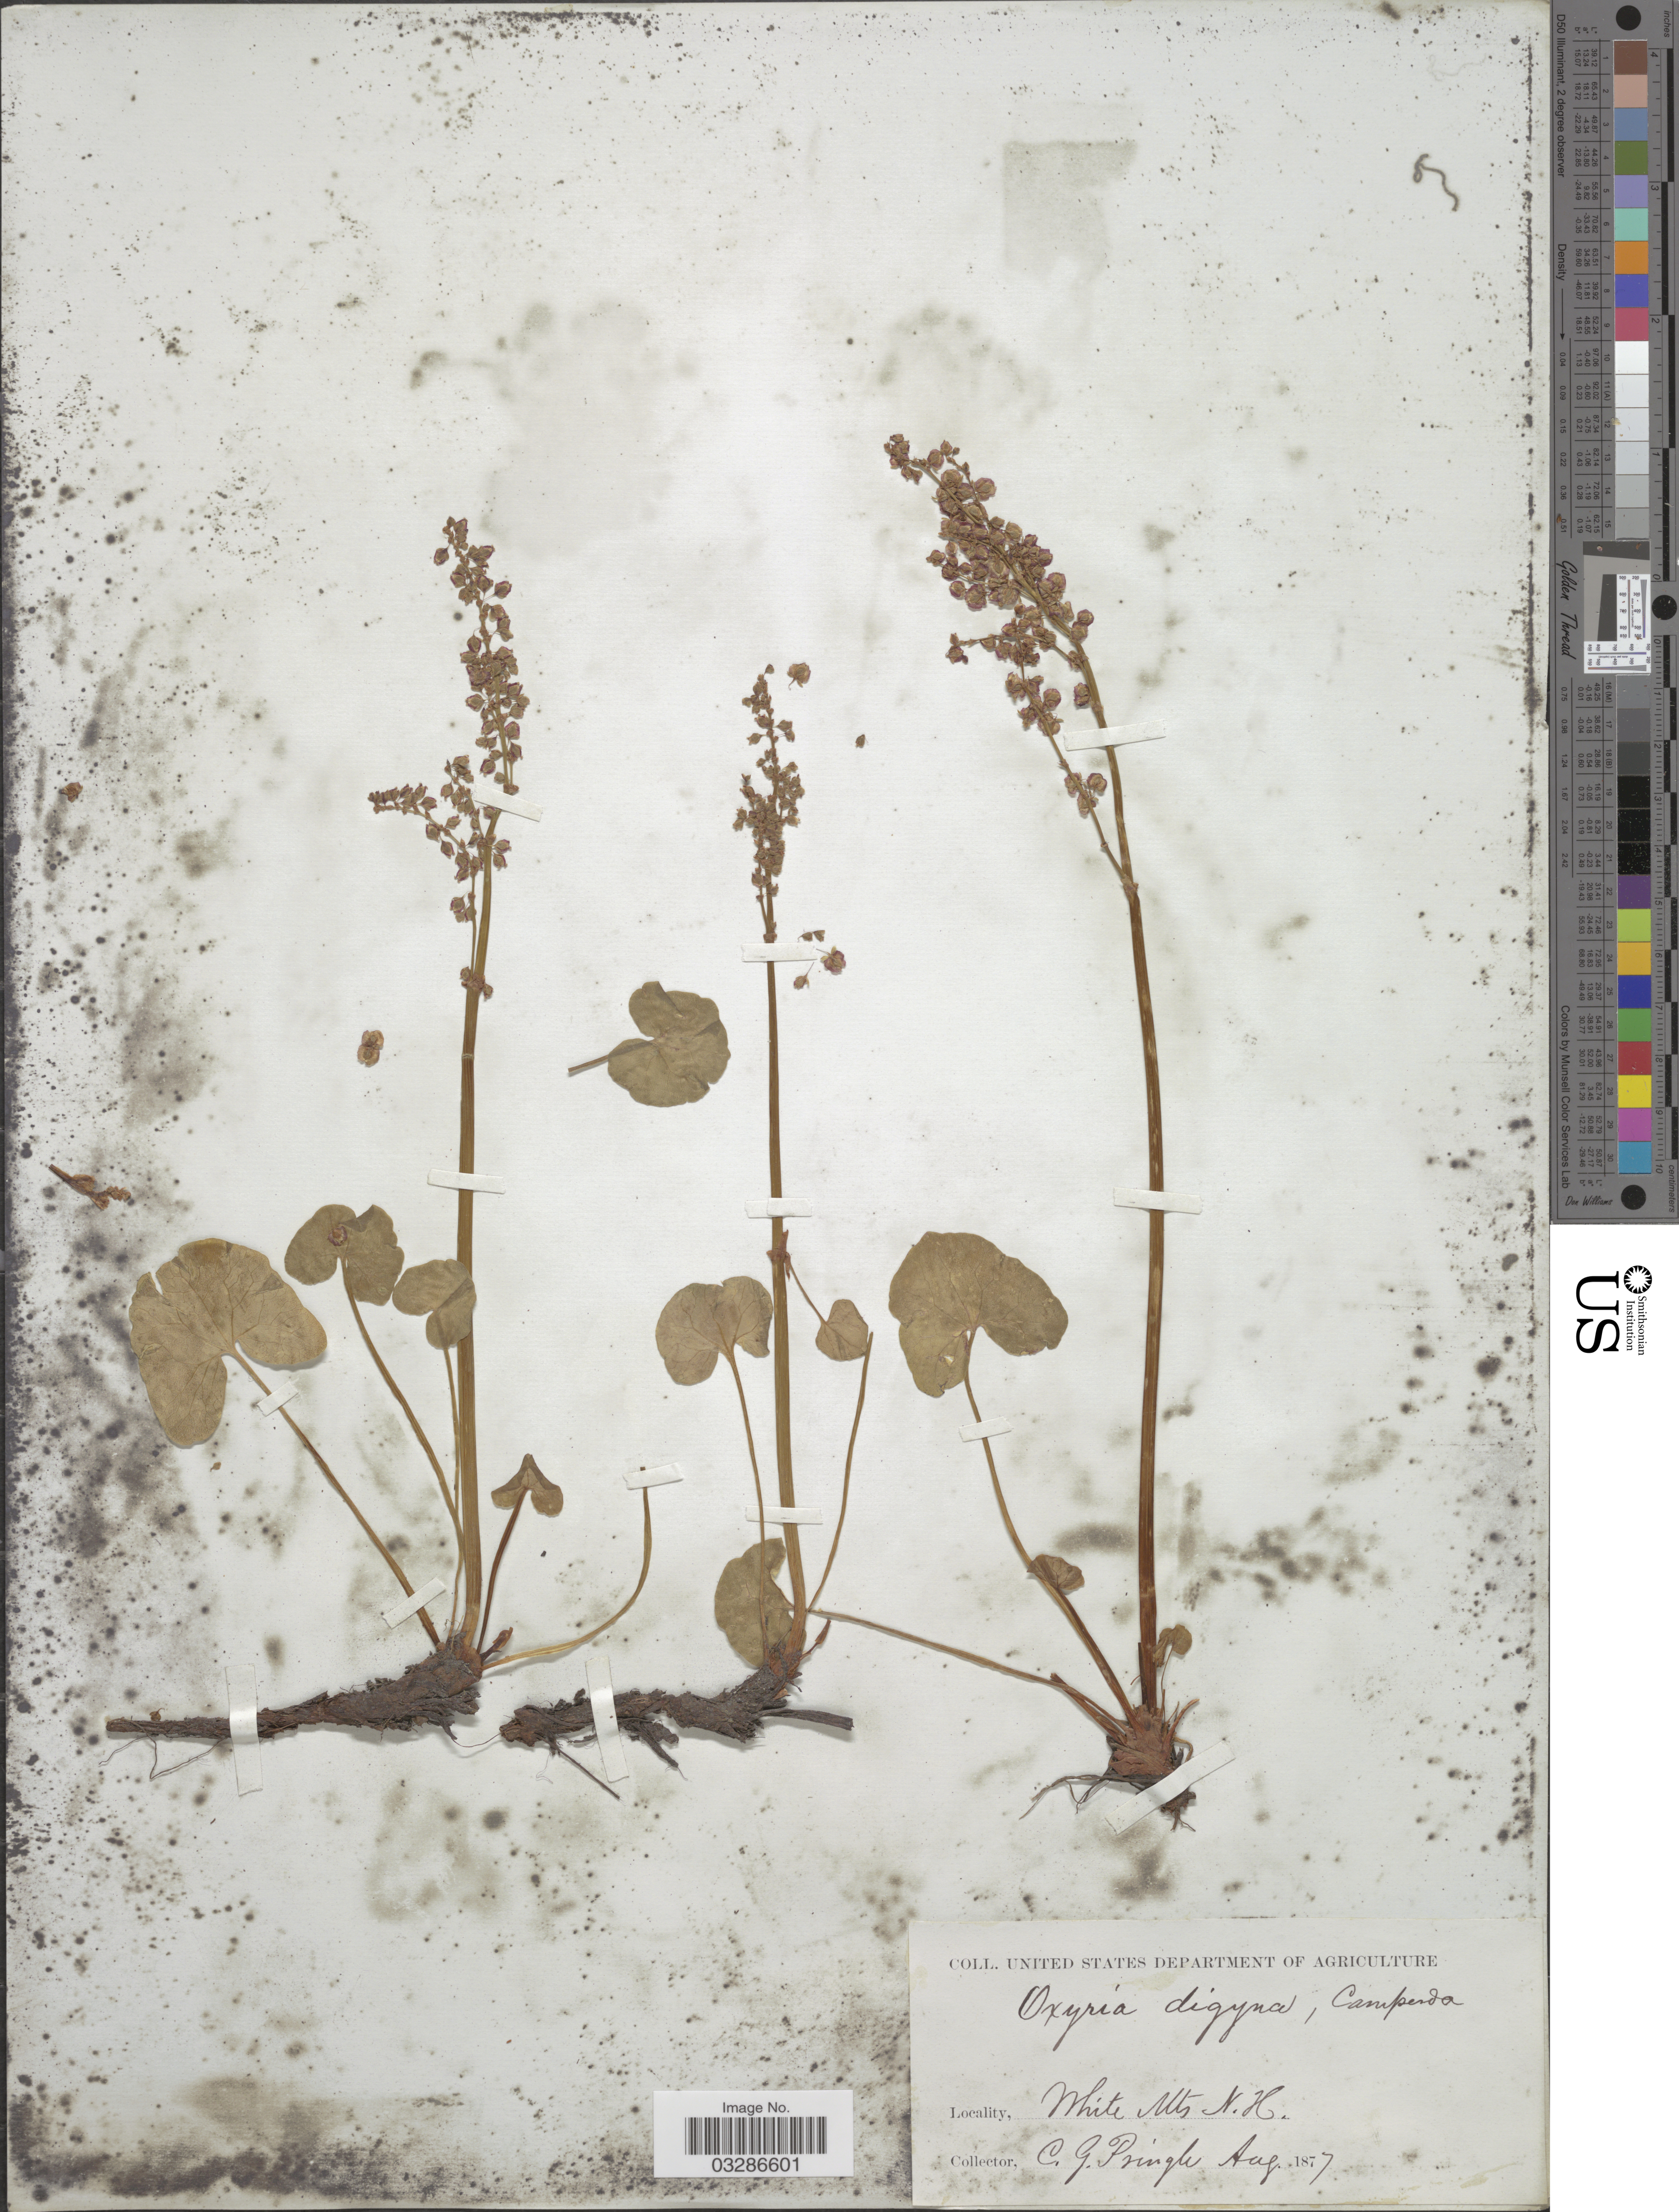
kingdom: Plantae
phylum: Tracheophyta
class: Magnoliopsida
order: Caryophyllales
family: Polygonaceae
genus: Oxyria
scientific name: Oxyria digyna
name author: (L.) Hill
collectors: C. G. Pringle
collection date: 1877-08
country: United States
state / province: New Hampshire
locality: White Mts.